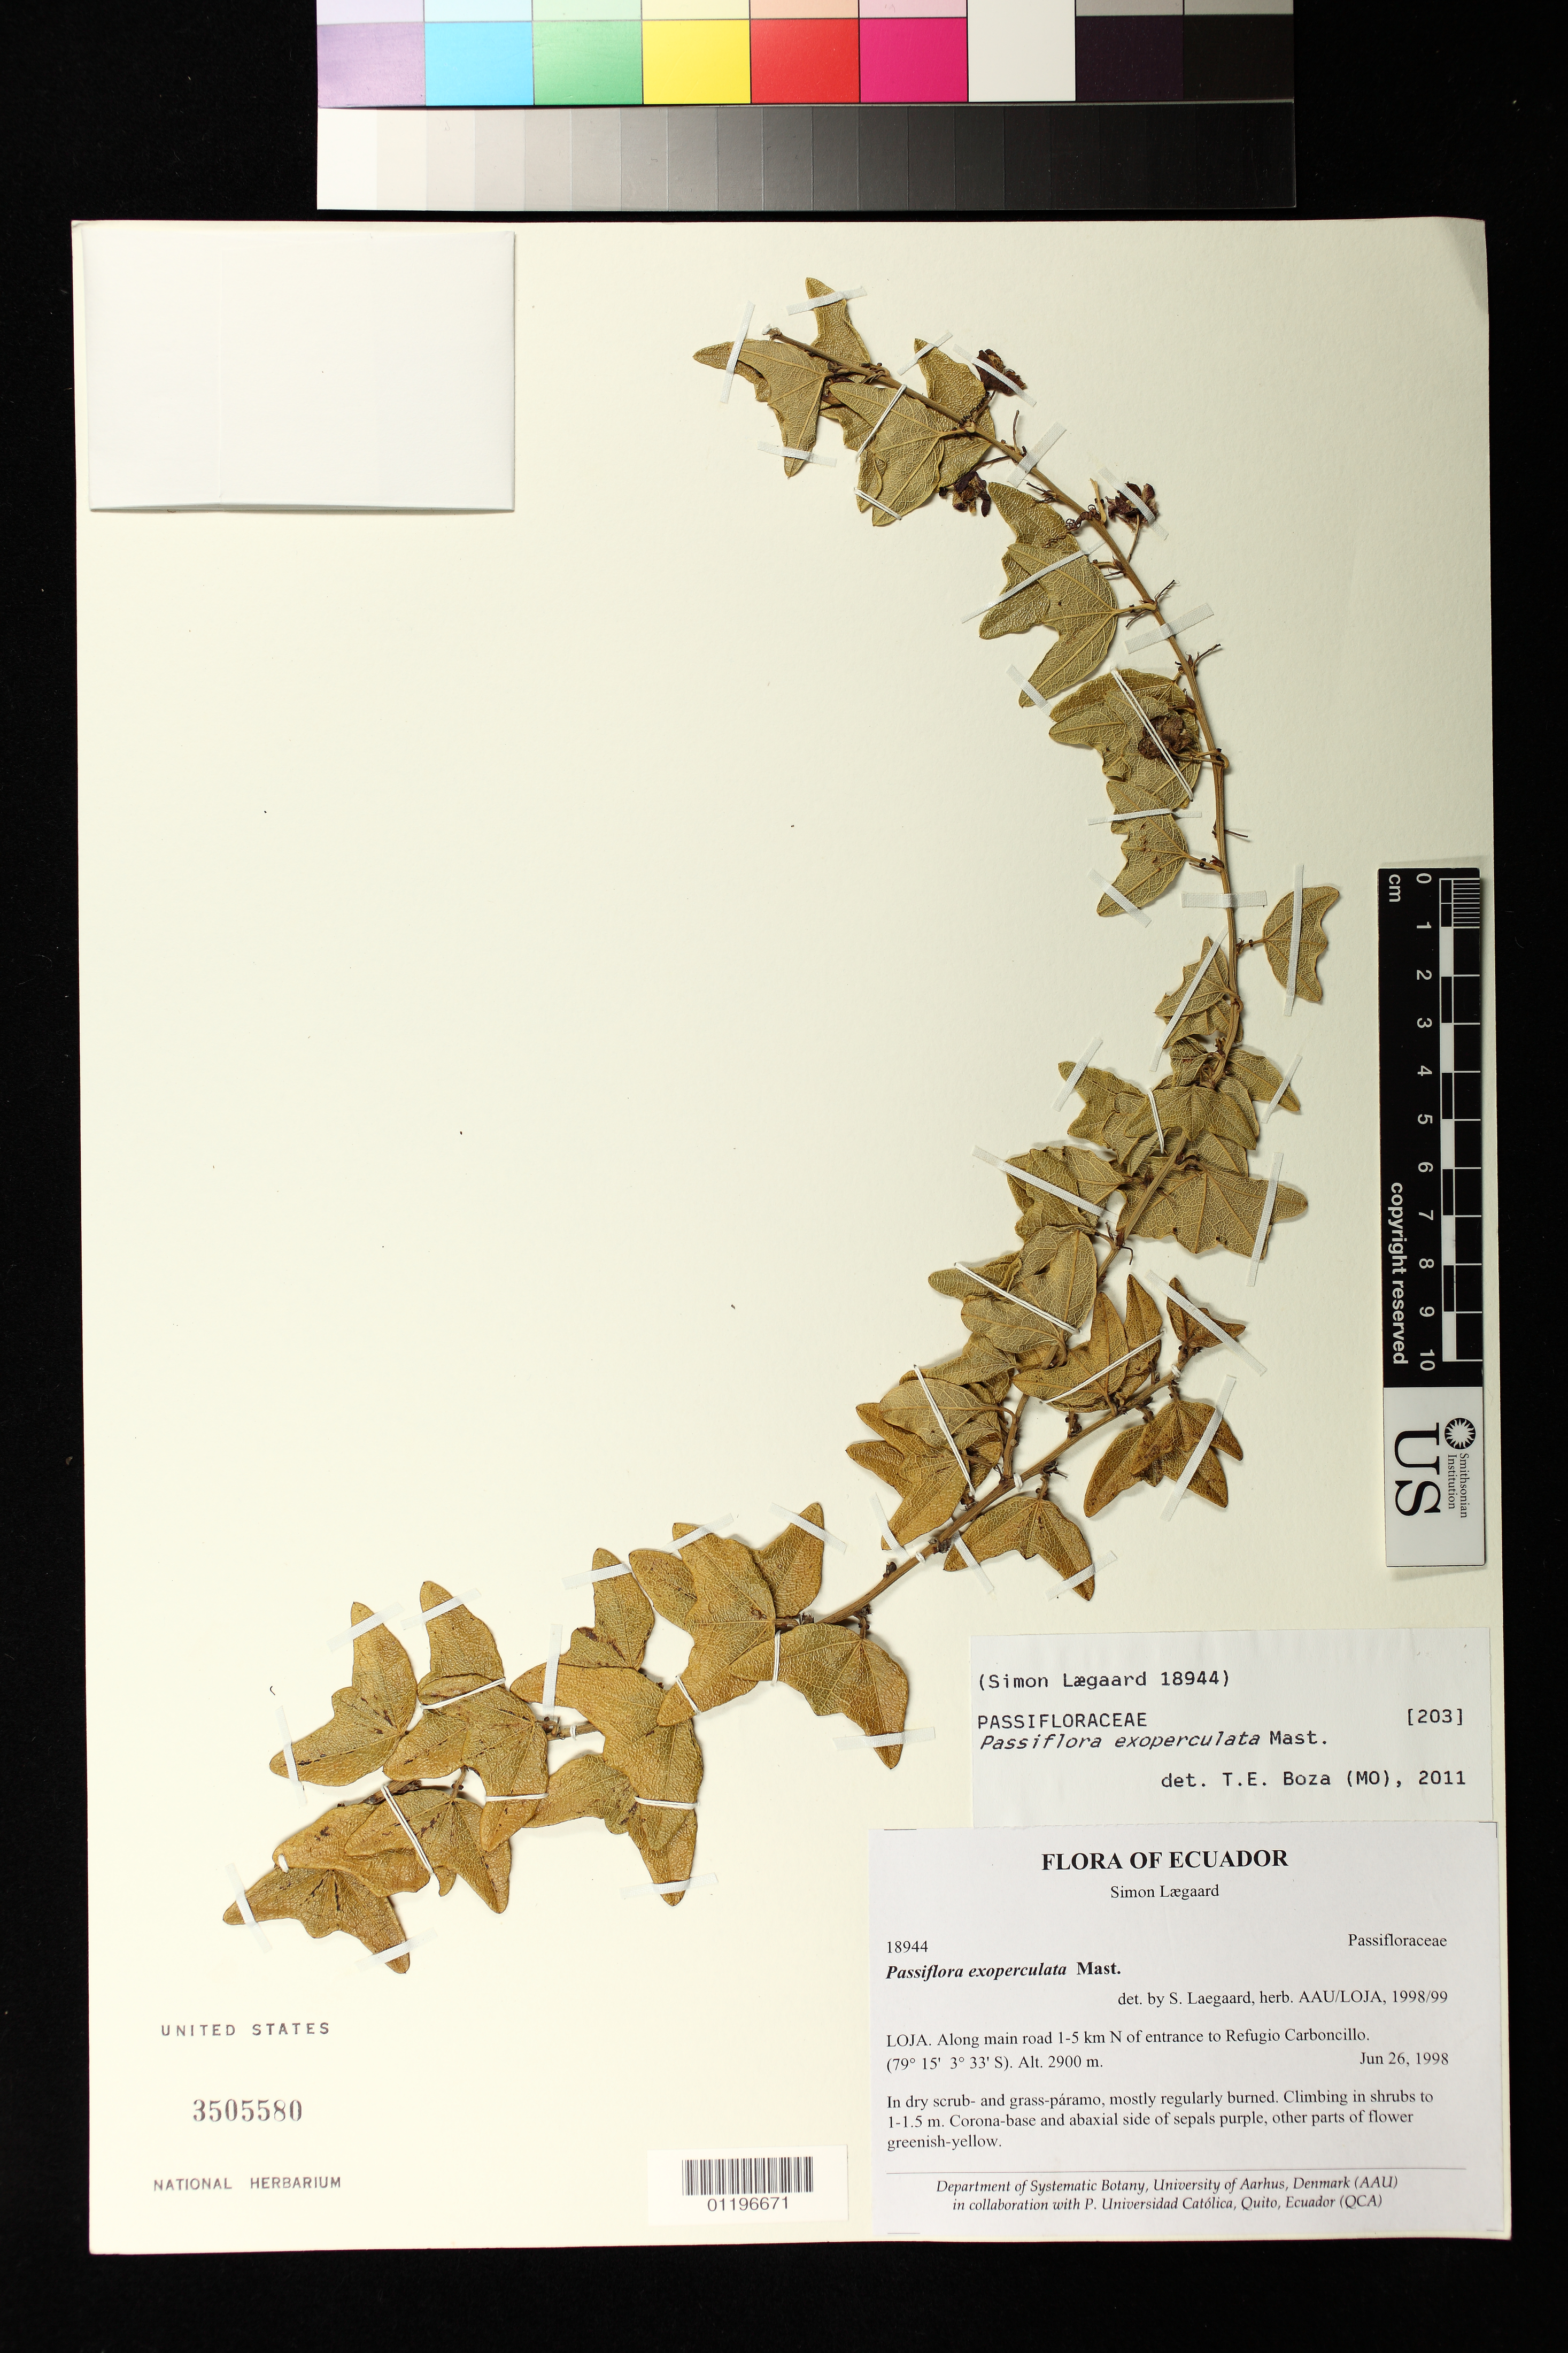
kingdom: Plantae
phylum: Tracheophyta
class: Magnoliopsida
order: Malpighiales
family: Passifloraceae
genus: Passiflora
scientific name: Passiflora exoperculata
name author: Mast. in Mart.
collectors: S. Lægaard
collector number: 18944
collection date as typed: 26 Jun 1998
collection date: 1998-06-26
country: Ecuador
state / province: Loja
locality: Loja: Along main road 1-5 km N of entrance to Refugio Carboncillo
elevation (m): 2900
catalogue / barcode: US 3505580